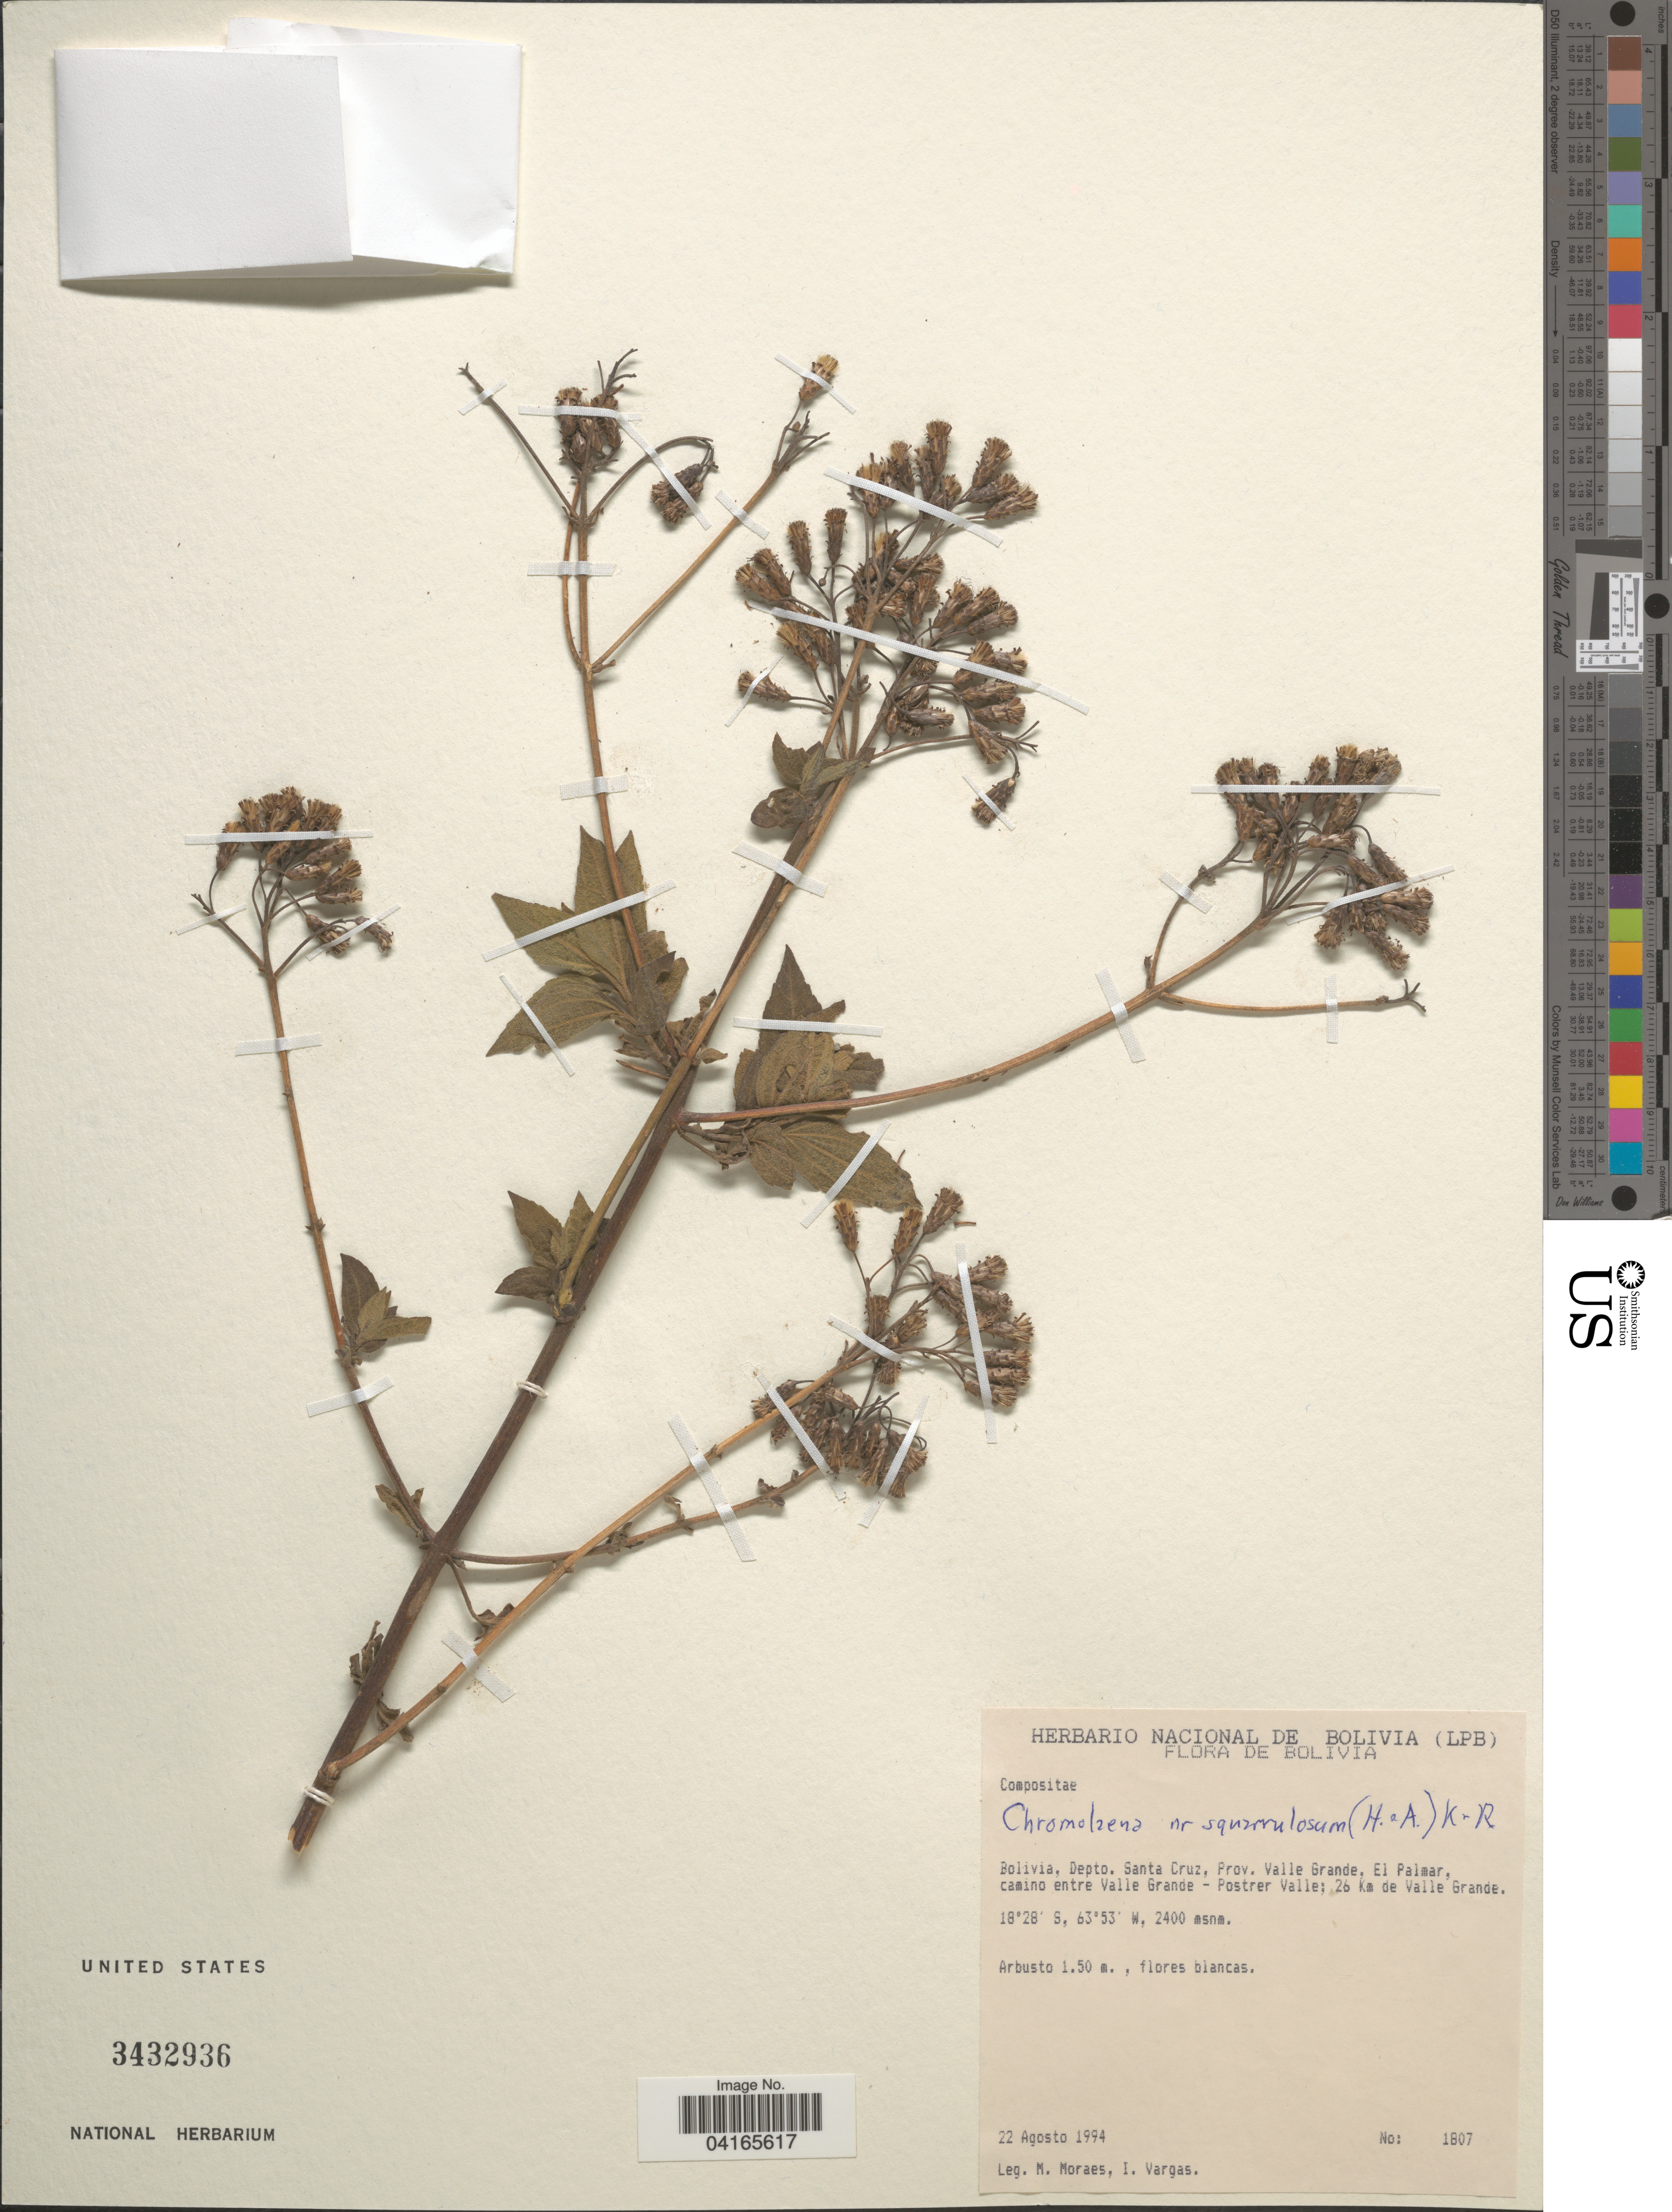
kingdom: Plantae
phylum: Tracheophyta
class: Magnoliopsida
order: Asterales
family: Asteraceae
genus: Chromolaena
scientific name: Chromolaena squarrulosa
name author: (Hook. & Arn.) R.M. King & H. Rob.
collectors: M. Moraes & I. Vargas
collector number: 1807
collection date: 1994-08-22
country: Bolivia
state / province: Santa Cruz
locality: Depto. Santa Cruz, Prov. Valle Grande. El Palmar, camino entre Valle Grande - Postrer Valle; 26 Km de Valle Grande.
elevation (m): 2400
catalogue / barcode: US 3432936